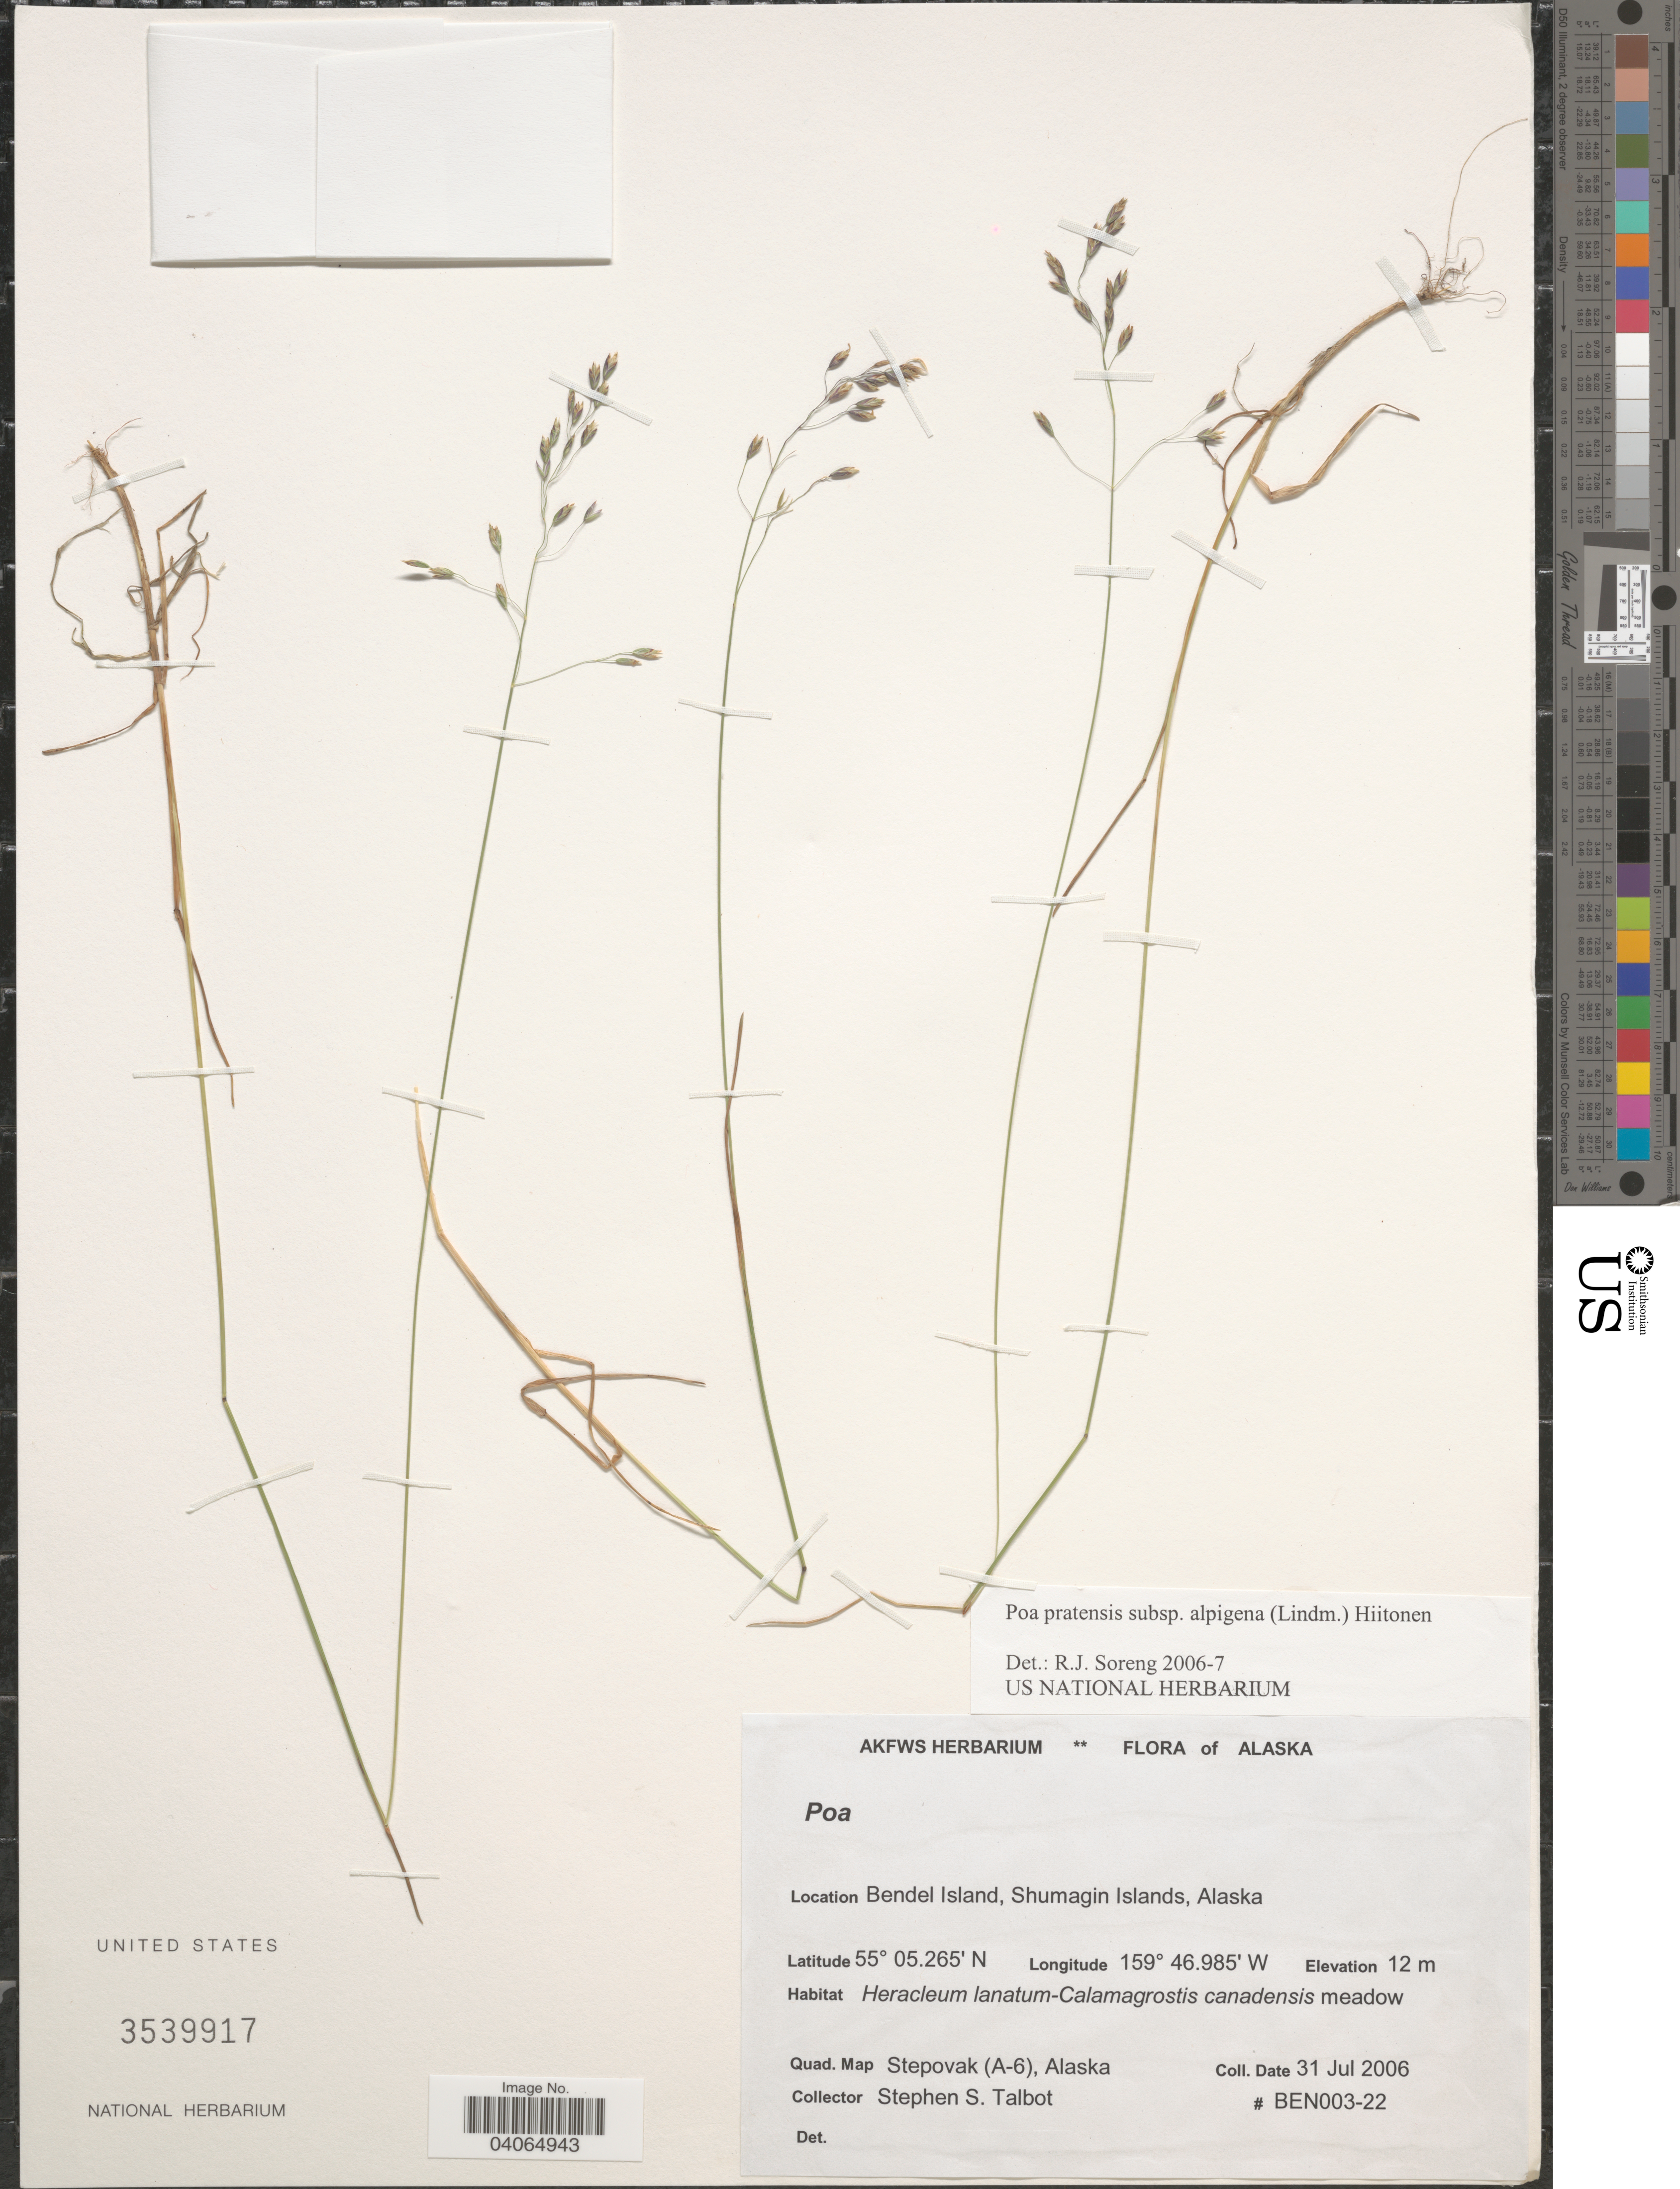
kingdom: Plantae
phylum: Tracheophyta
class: Liliopsida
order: Poales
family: Poaceae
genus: Poa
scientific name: Poa pratensis subsp. alpigena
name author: (Lindm.) Hiitonen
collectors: S. S. Talbot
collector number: BEN003-22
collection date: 2006-07-31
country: United States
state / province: Alaska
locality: Bendel Island, Shumagin Islands. Quad. Map Stepovak (A-6).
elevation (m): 12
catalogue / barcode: US 3539917